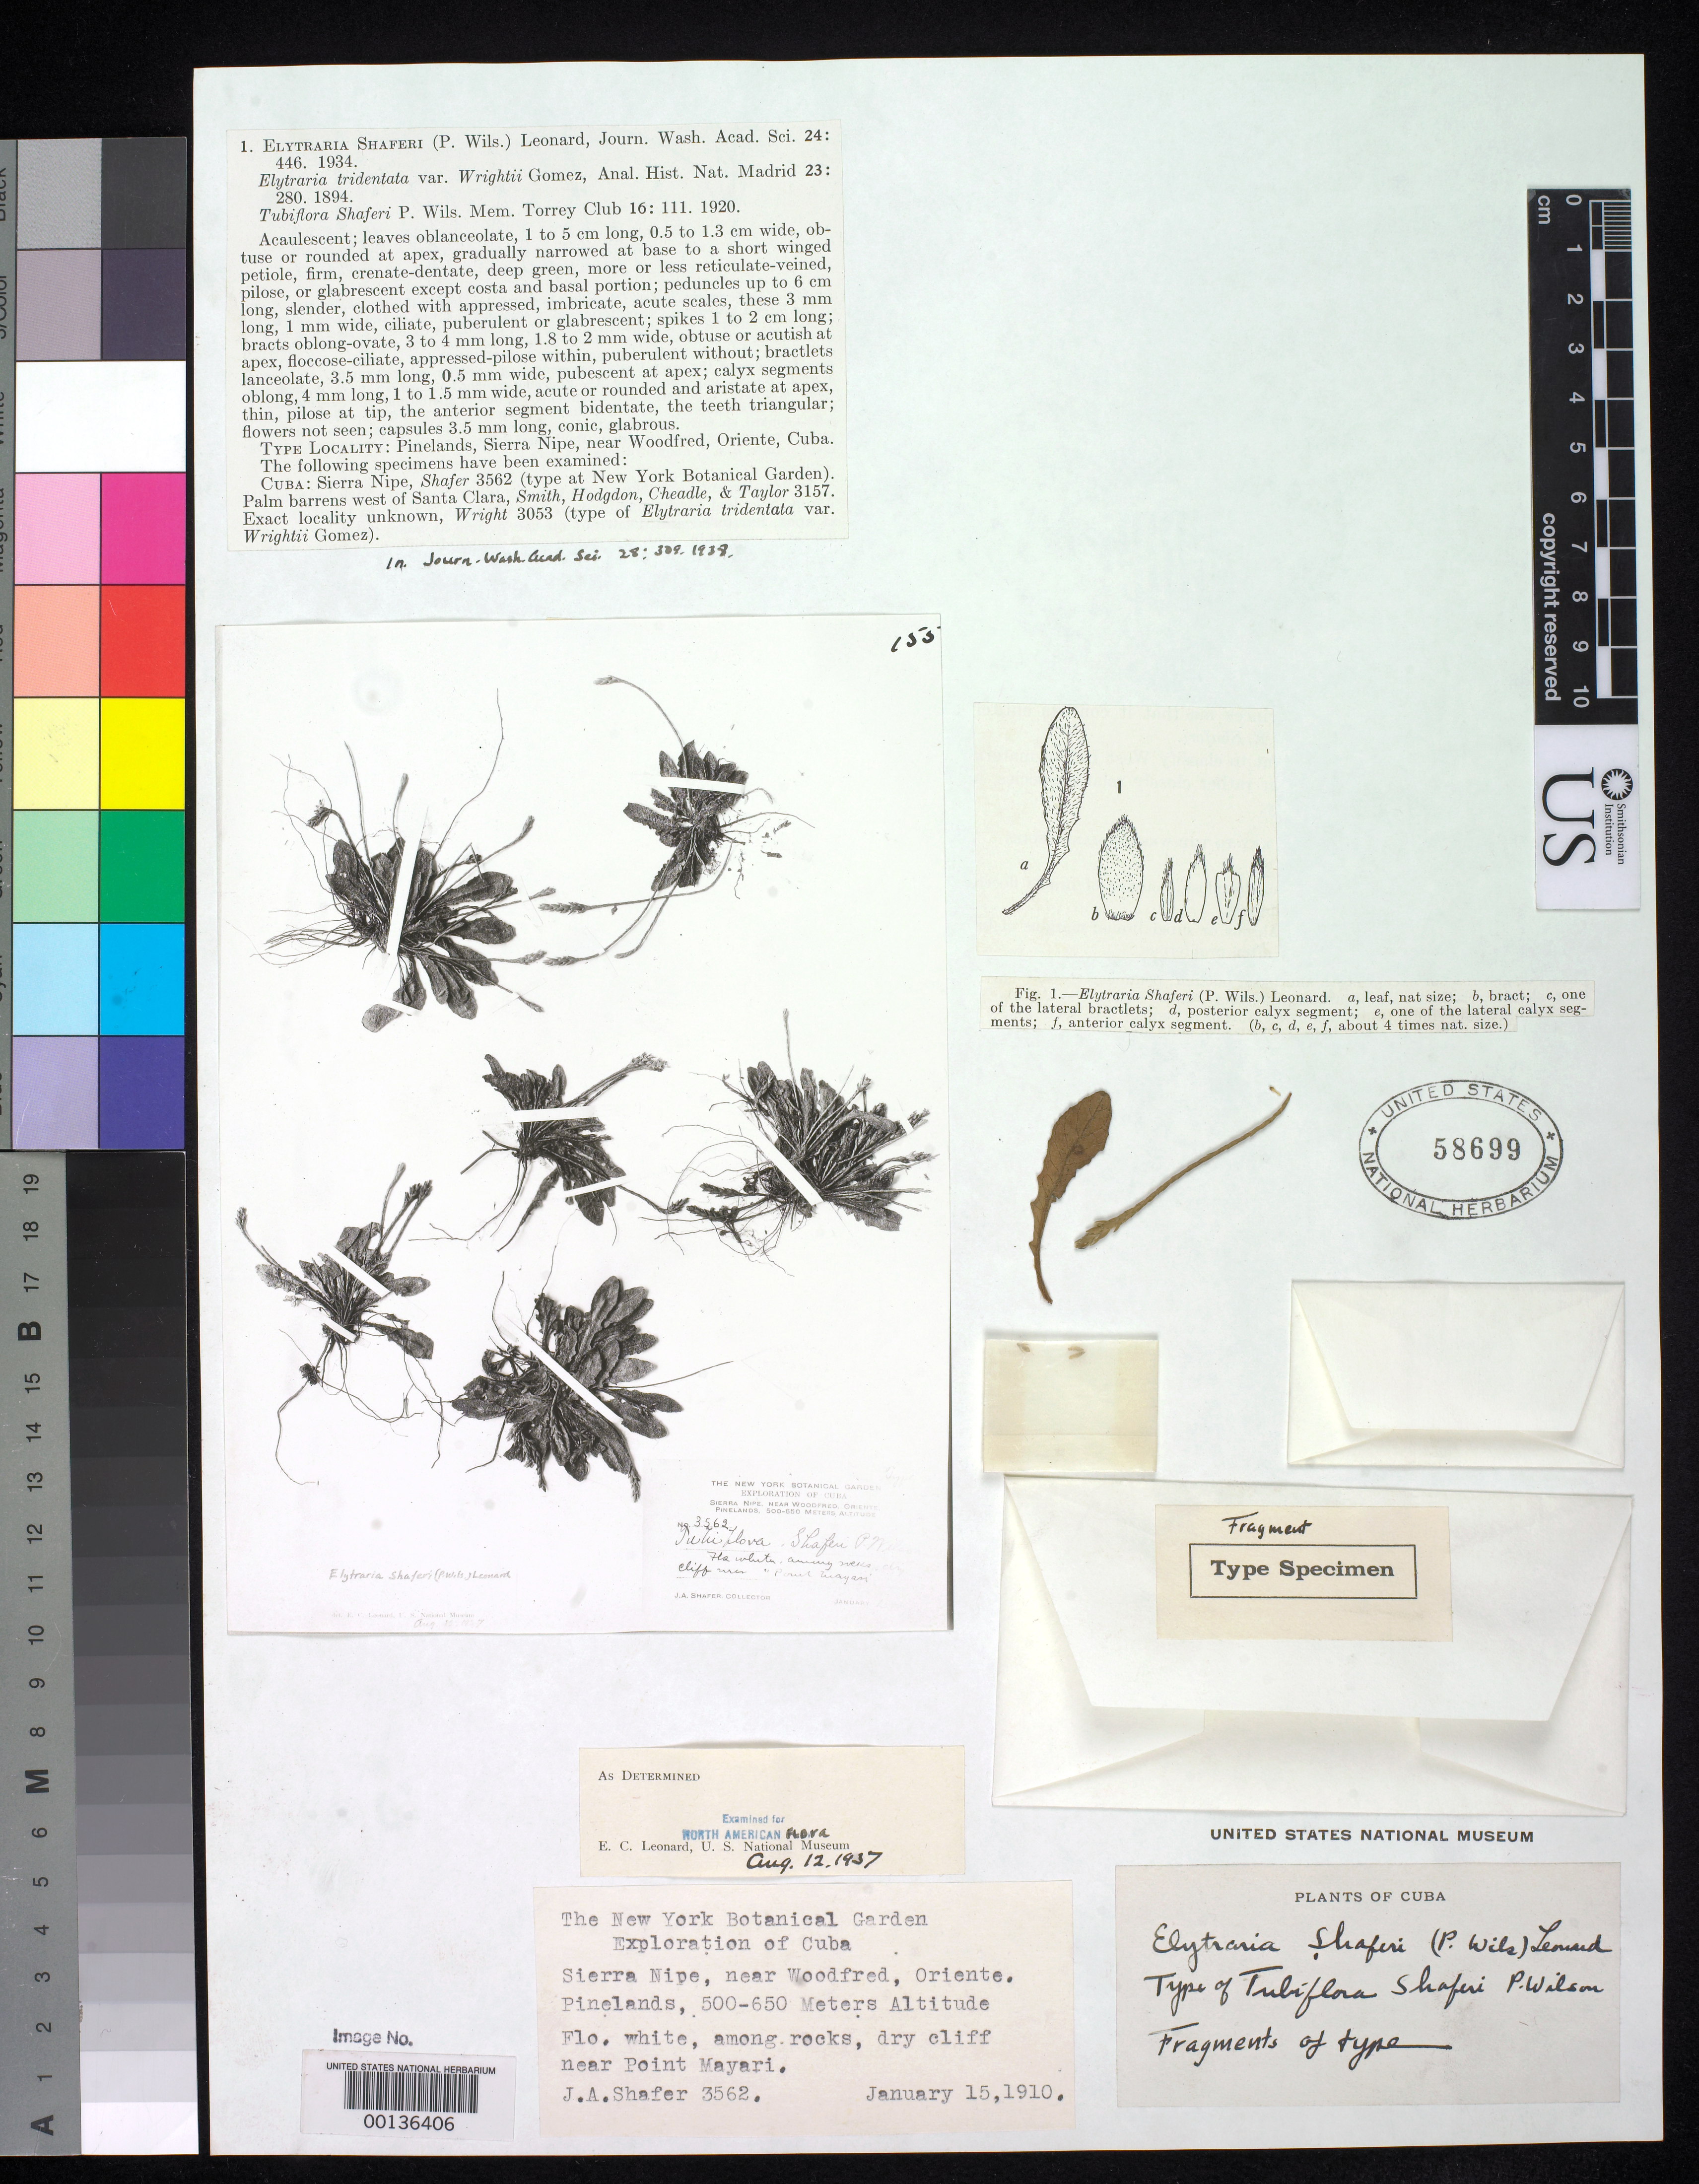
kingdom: Plantae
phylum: Tracheophyta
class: Magnoliopsida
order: Lamiales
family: Acanthaceae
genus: Tubiflora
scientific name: Tubiflora shaferi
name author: P. Wilson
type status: Isotype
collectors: J. A. Shafer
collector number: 3562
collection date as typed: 15 Jan 1910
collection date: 1910-01-15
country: Cuba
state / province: Oriente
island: Greater Antilles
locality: Sierra Nipe, near Woodfred.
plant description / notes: Fragmentary material of type specimen.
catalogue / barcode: US 58699